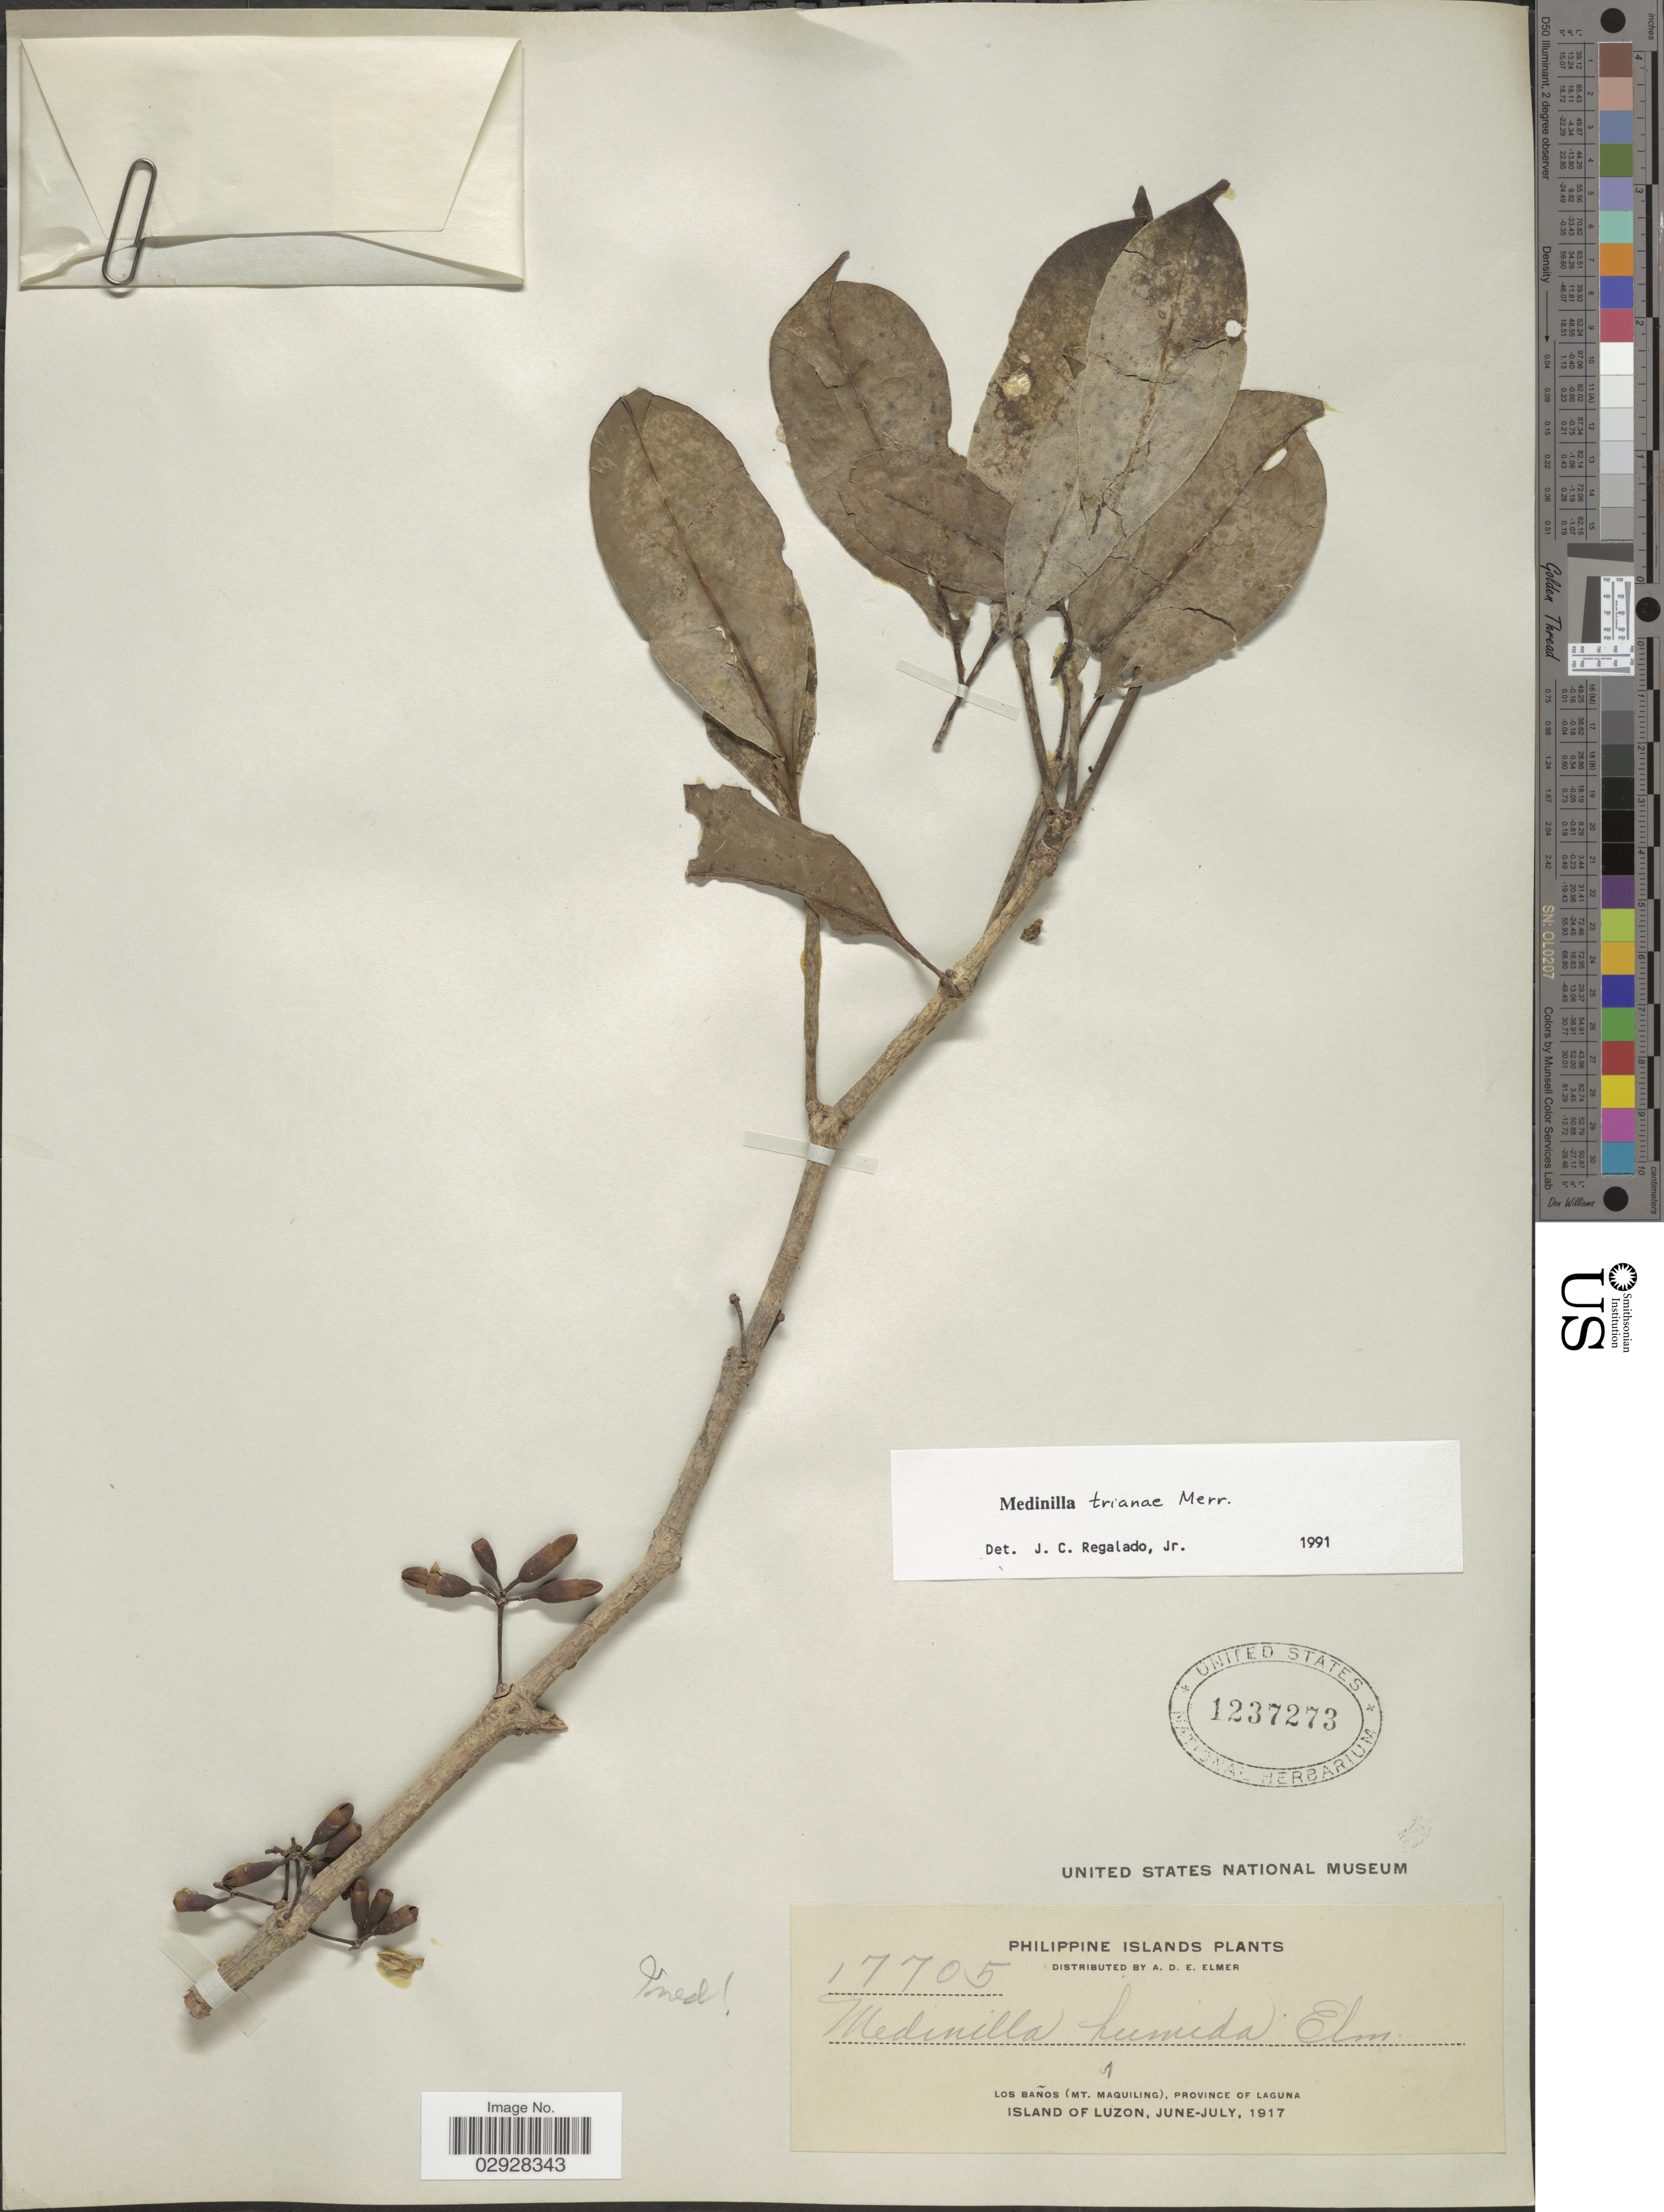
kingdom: Plantae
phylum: Tracheophyta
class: Magnoliopsida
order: Myrtales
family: Melastomataceae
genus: Medinilla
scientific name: Medinilla trianae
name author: Merr.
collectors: A. D. E. Elmer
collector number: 17705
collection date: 1917-06/1917-07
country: Philippines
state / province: Calabarzon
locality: Phillipine Islands. Los Baños (Mt. Maquiling), Province of Laguna. Island of Luzon.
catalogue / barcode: US 1237273